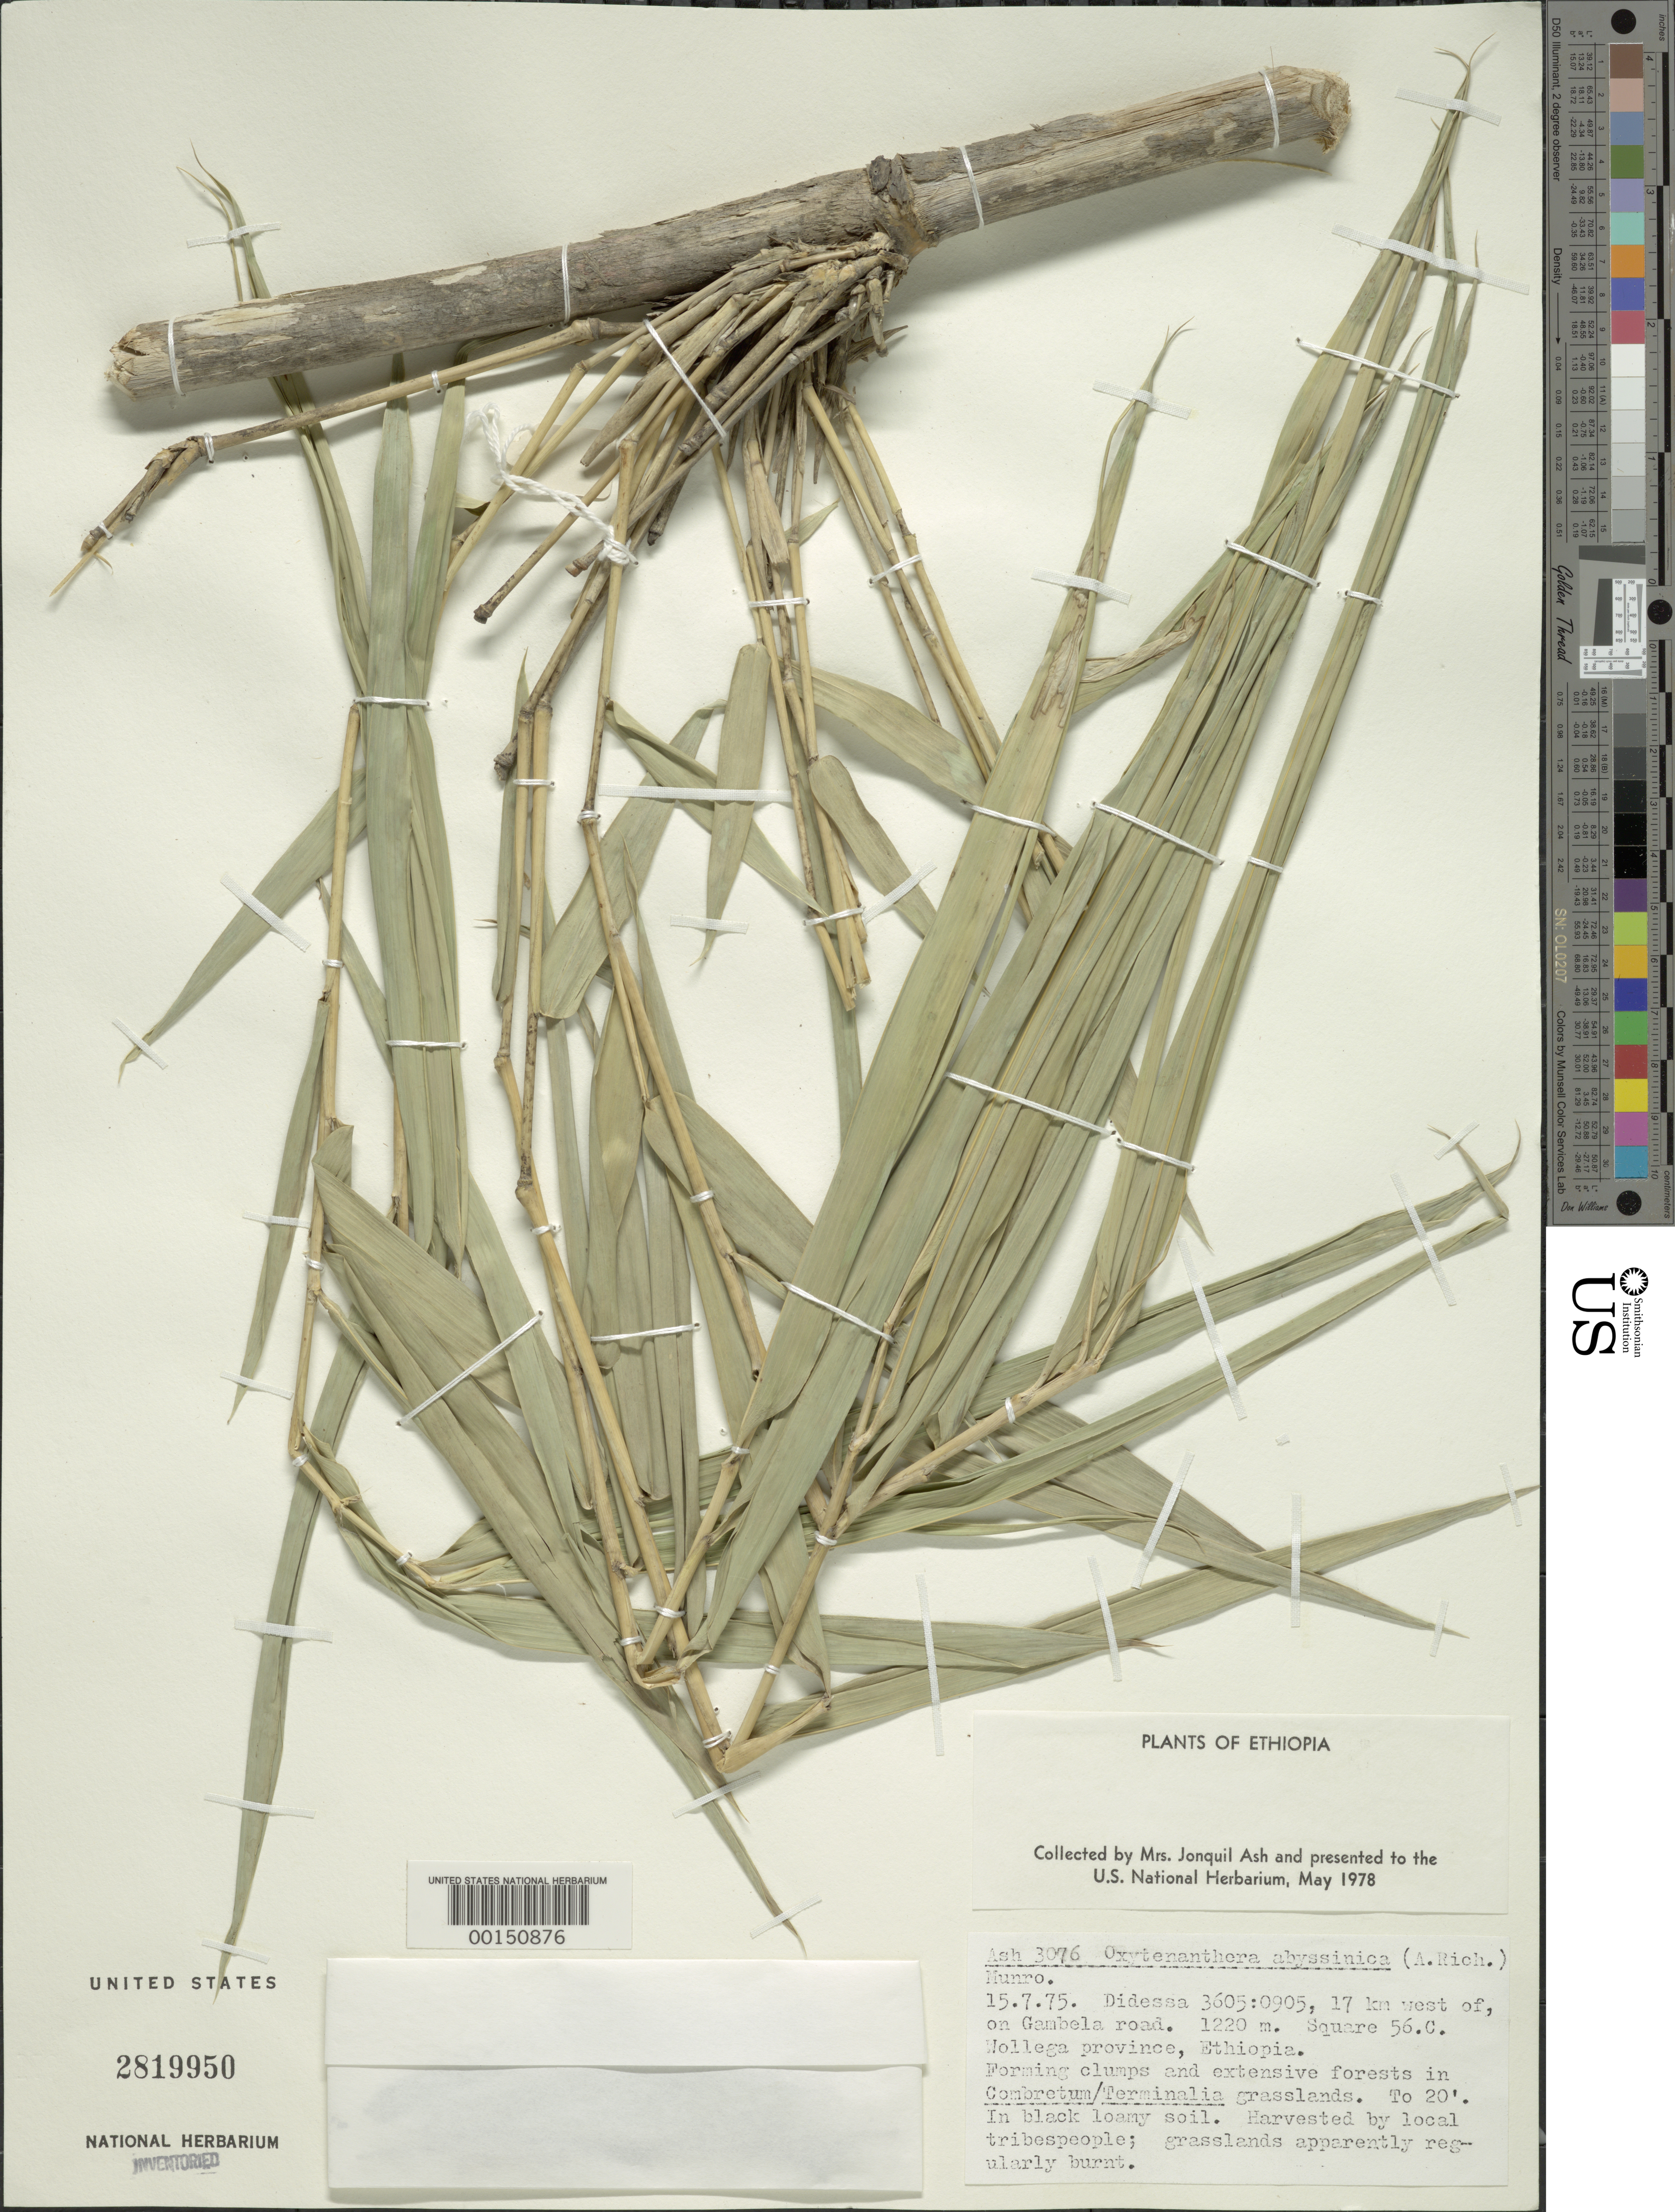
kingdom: Plantae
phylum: Tracheophyta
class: Liliopsida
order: Poales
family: Poaceae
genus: Oxytenanthera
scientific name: Oxytenanthera abyssinica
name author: (A. Rich.) Munro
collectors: J. Ash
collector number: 3076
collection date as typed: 15 Jul 1975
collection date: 1975-07-15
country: Ethiopia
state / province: Oromiya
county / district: Welega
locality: Didessa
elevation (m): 1220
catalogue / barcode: US 2819950